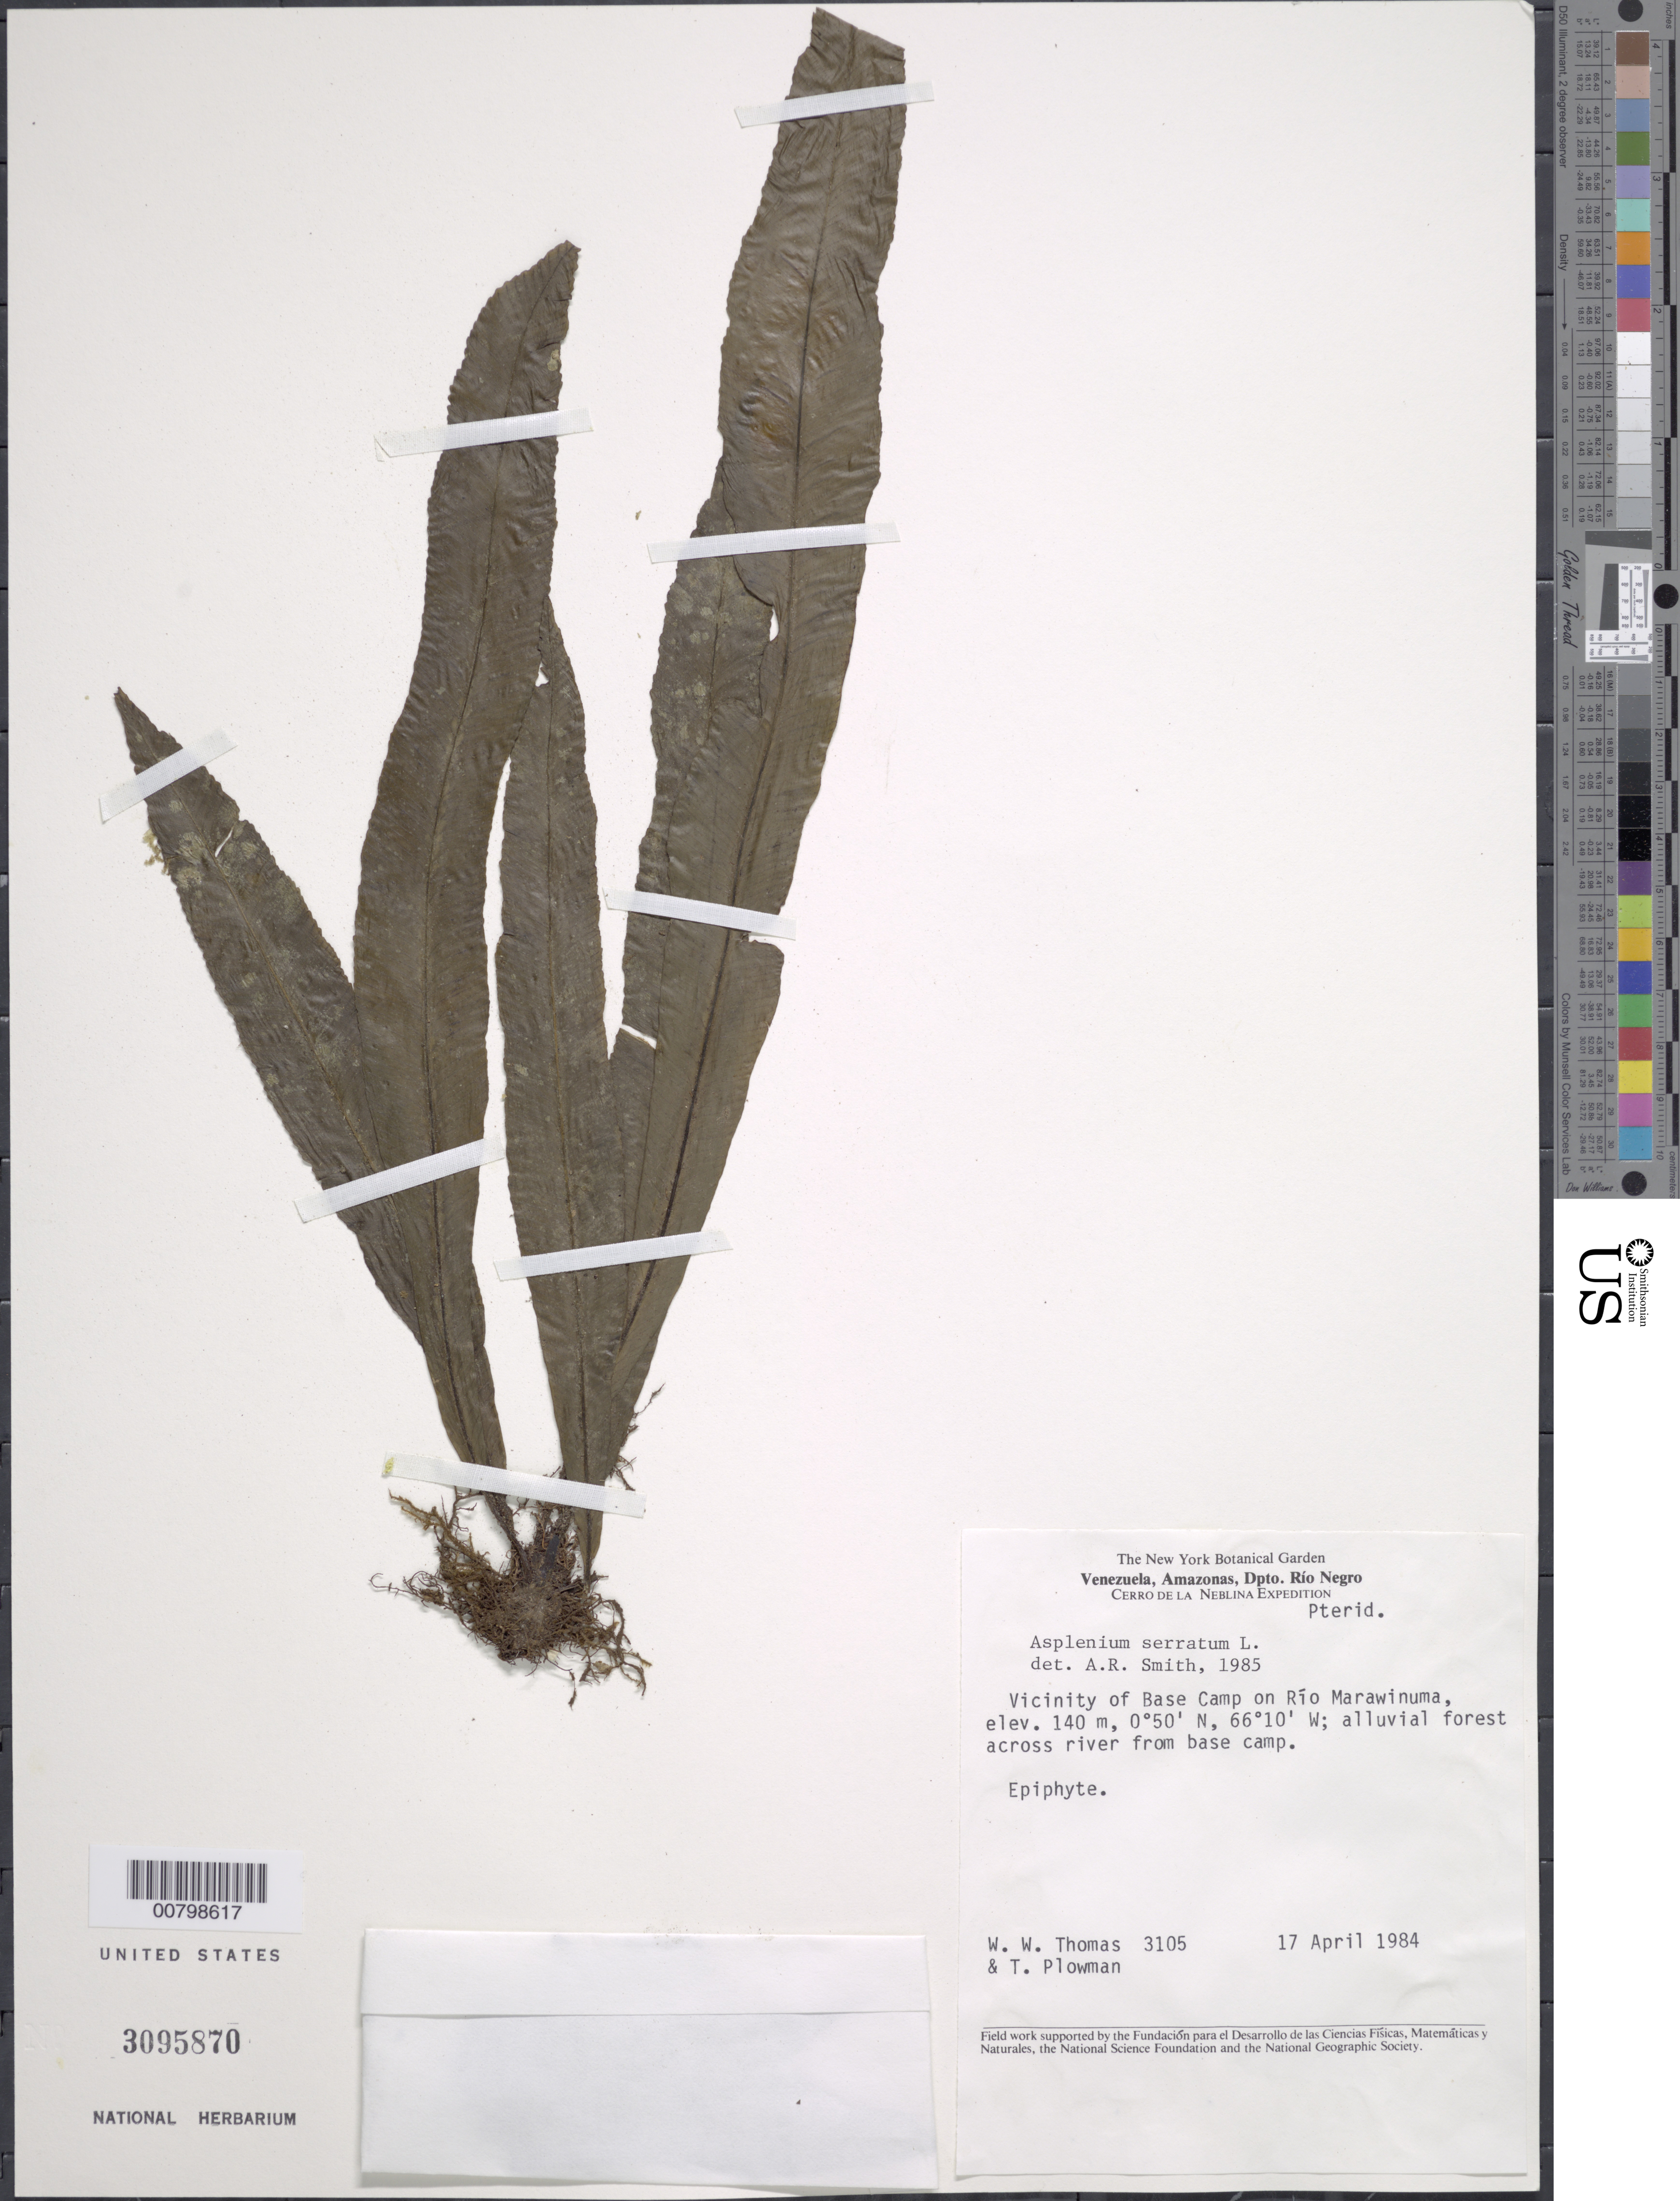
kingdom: Plantae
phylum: Tracheophyta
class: Polypodiopsida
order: Polypodiales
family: Aspleniaceae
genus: Asplenium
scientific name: Asplenium serratum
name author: L.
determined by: Smith, Alan R., (UC)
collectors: W. W. Thomas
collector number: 3105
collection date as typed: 17-Apr-84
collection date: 1984-04-17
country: Venezuela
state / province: Amazonas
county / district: Río Negro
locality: Río Marawinuma, vic. of base camp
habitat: Alluvial forest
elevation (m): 140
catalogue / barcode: US 3095870